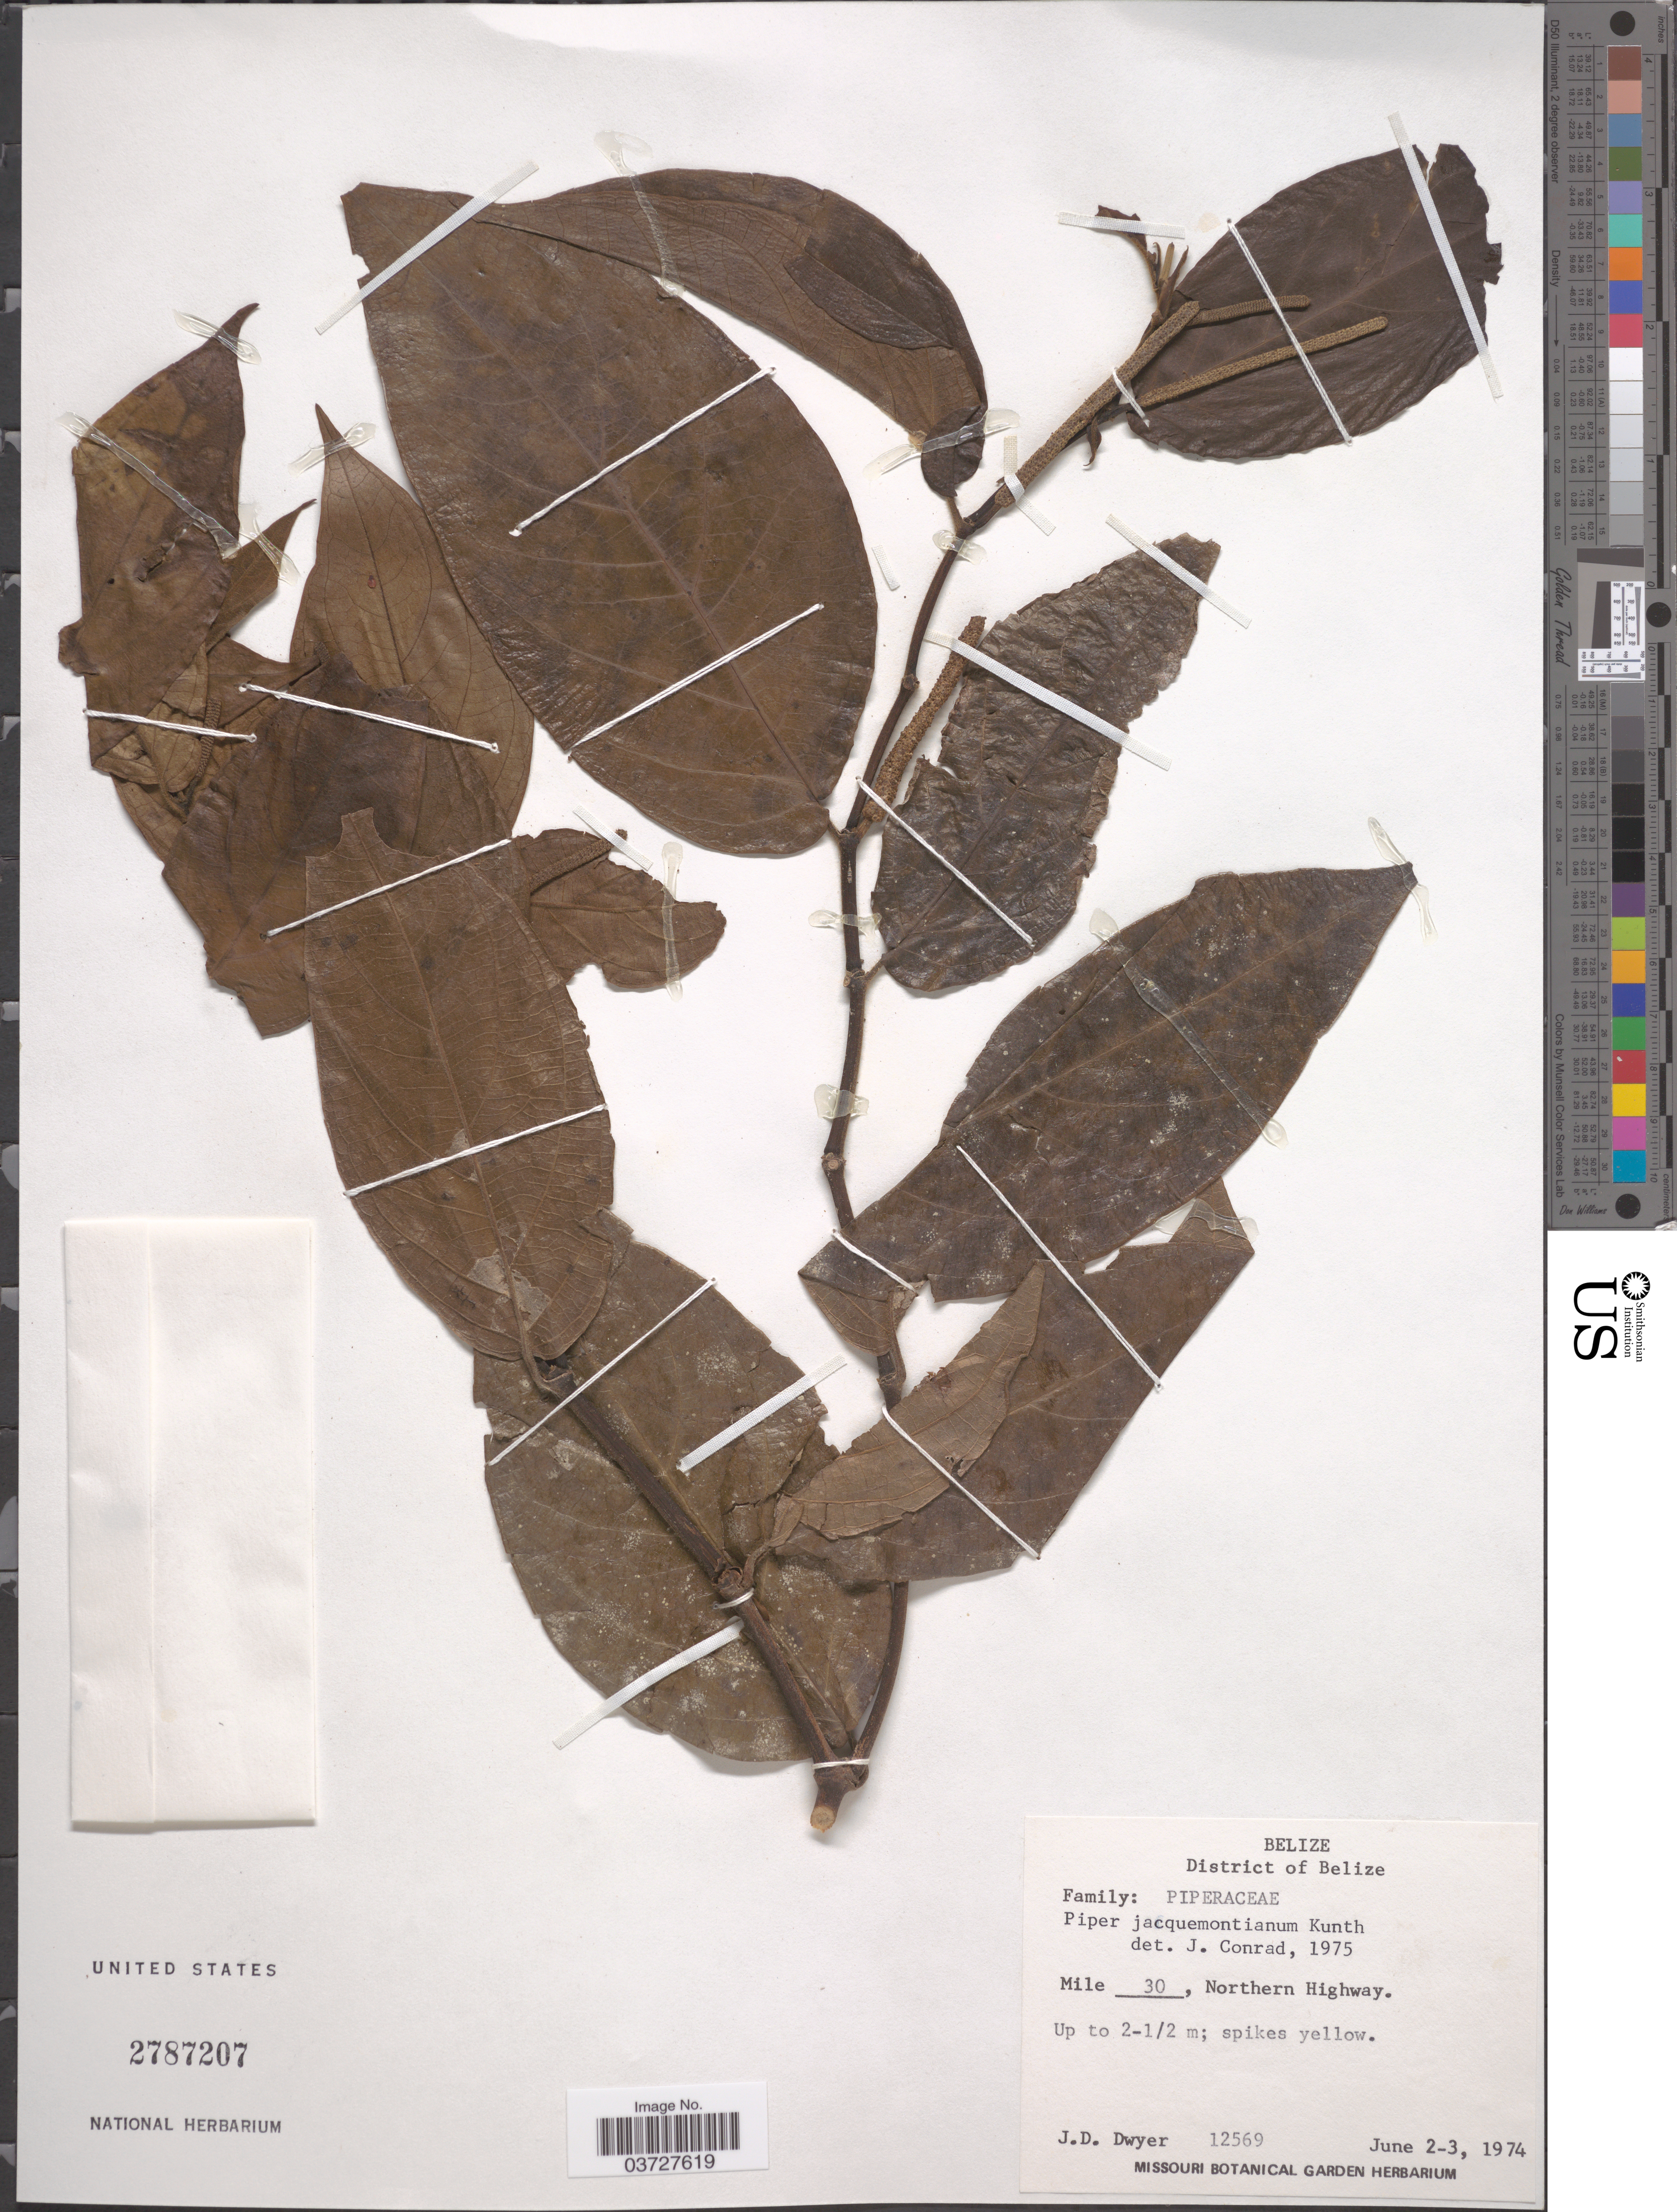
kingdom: Plantae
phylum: Tracheophyta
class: Magnoliopsida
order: Piperales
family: Piperaceae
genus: Piper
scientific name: Piper jacquemontianum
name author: Kunth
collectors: J. D. Dwyer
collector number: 12569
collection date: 1974-06-02/1974-06-03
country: Belize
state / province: Belize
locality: District of Belize. Mile 30, Northern Highway.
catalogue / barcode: US 2787207